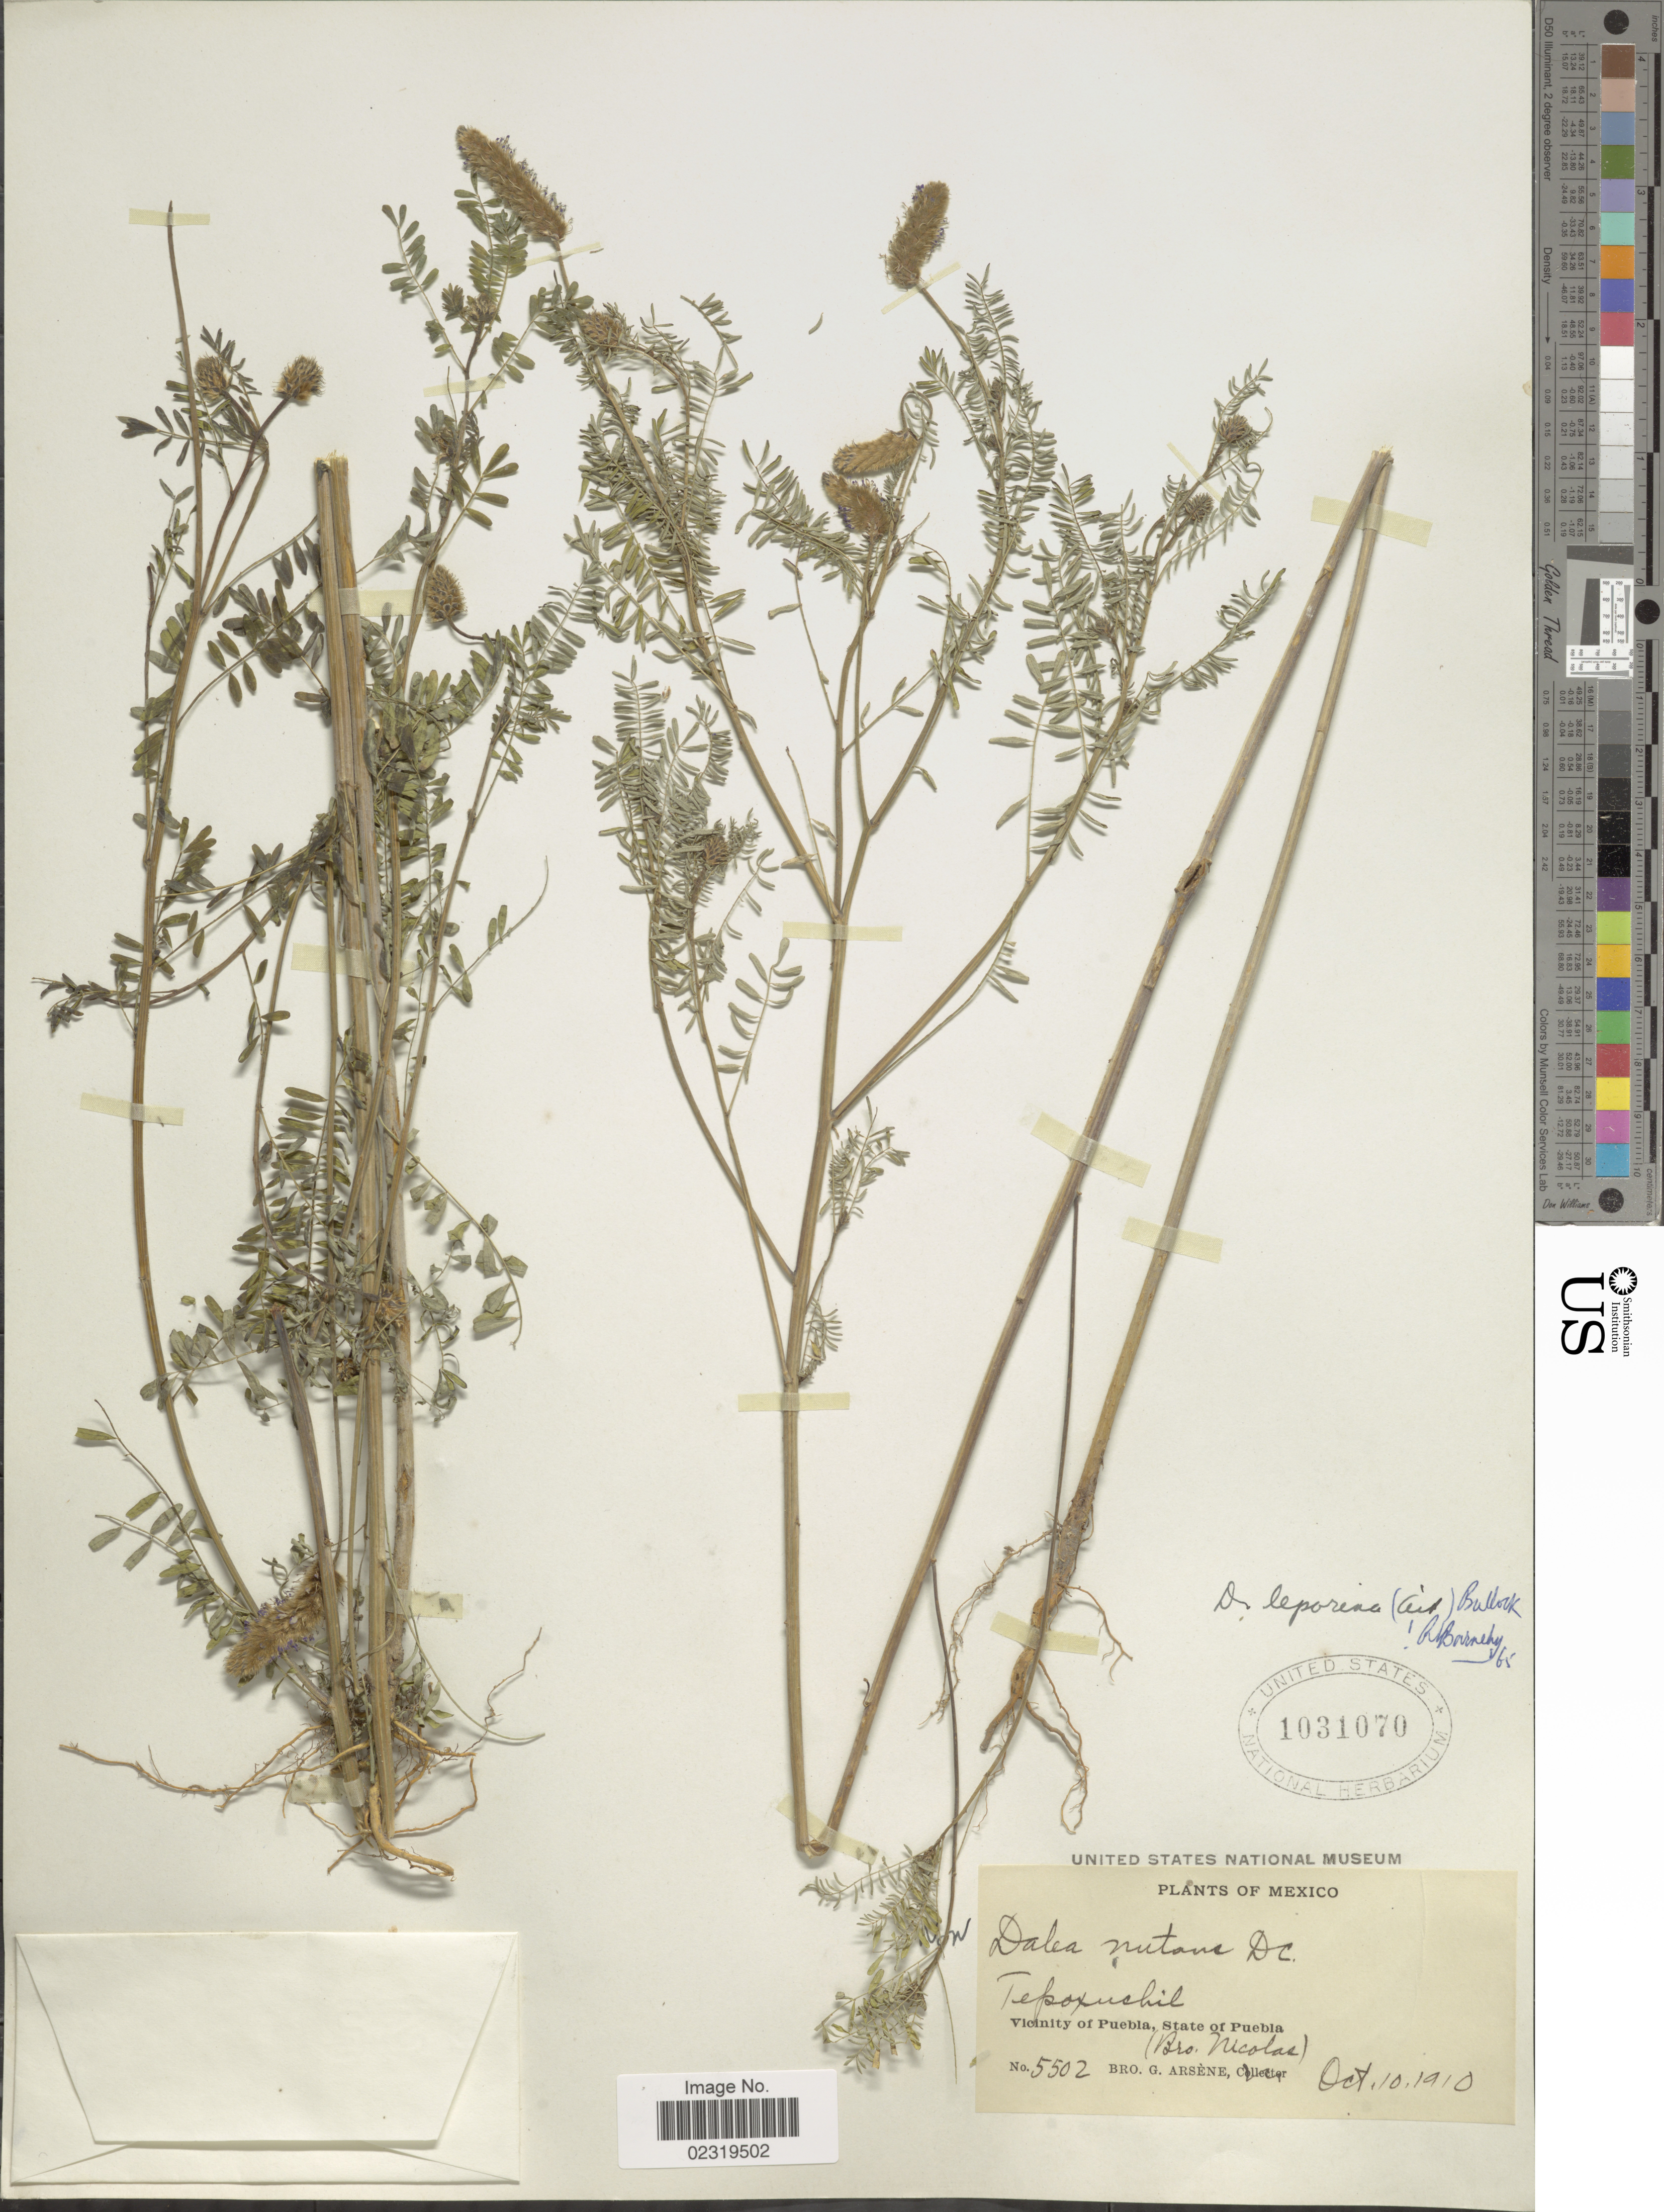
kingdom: Plantae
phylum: Tracheophyta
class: Magnoliopsida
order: Fabales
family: Fabaceae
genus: Dalea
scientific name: Dalea leporina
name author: (Aiton) Bullock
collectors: Bro. Nicolas & Bro. G. Arsène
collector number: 5502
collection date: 1910-10-10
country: Mexico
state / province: Puebla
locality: Tepoxuchil, Vicinity of Puebla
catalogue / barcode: US 1031070